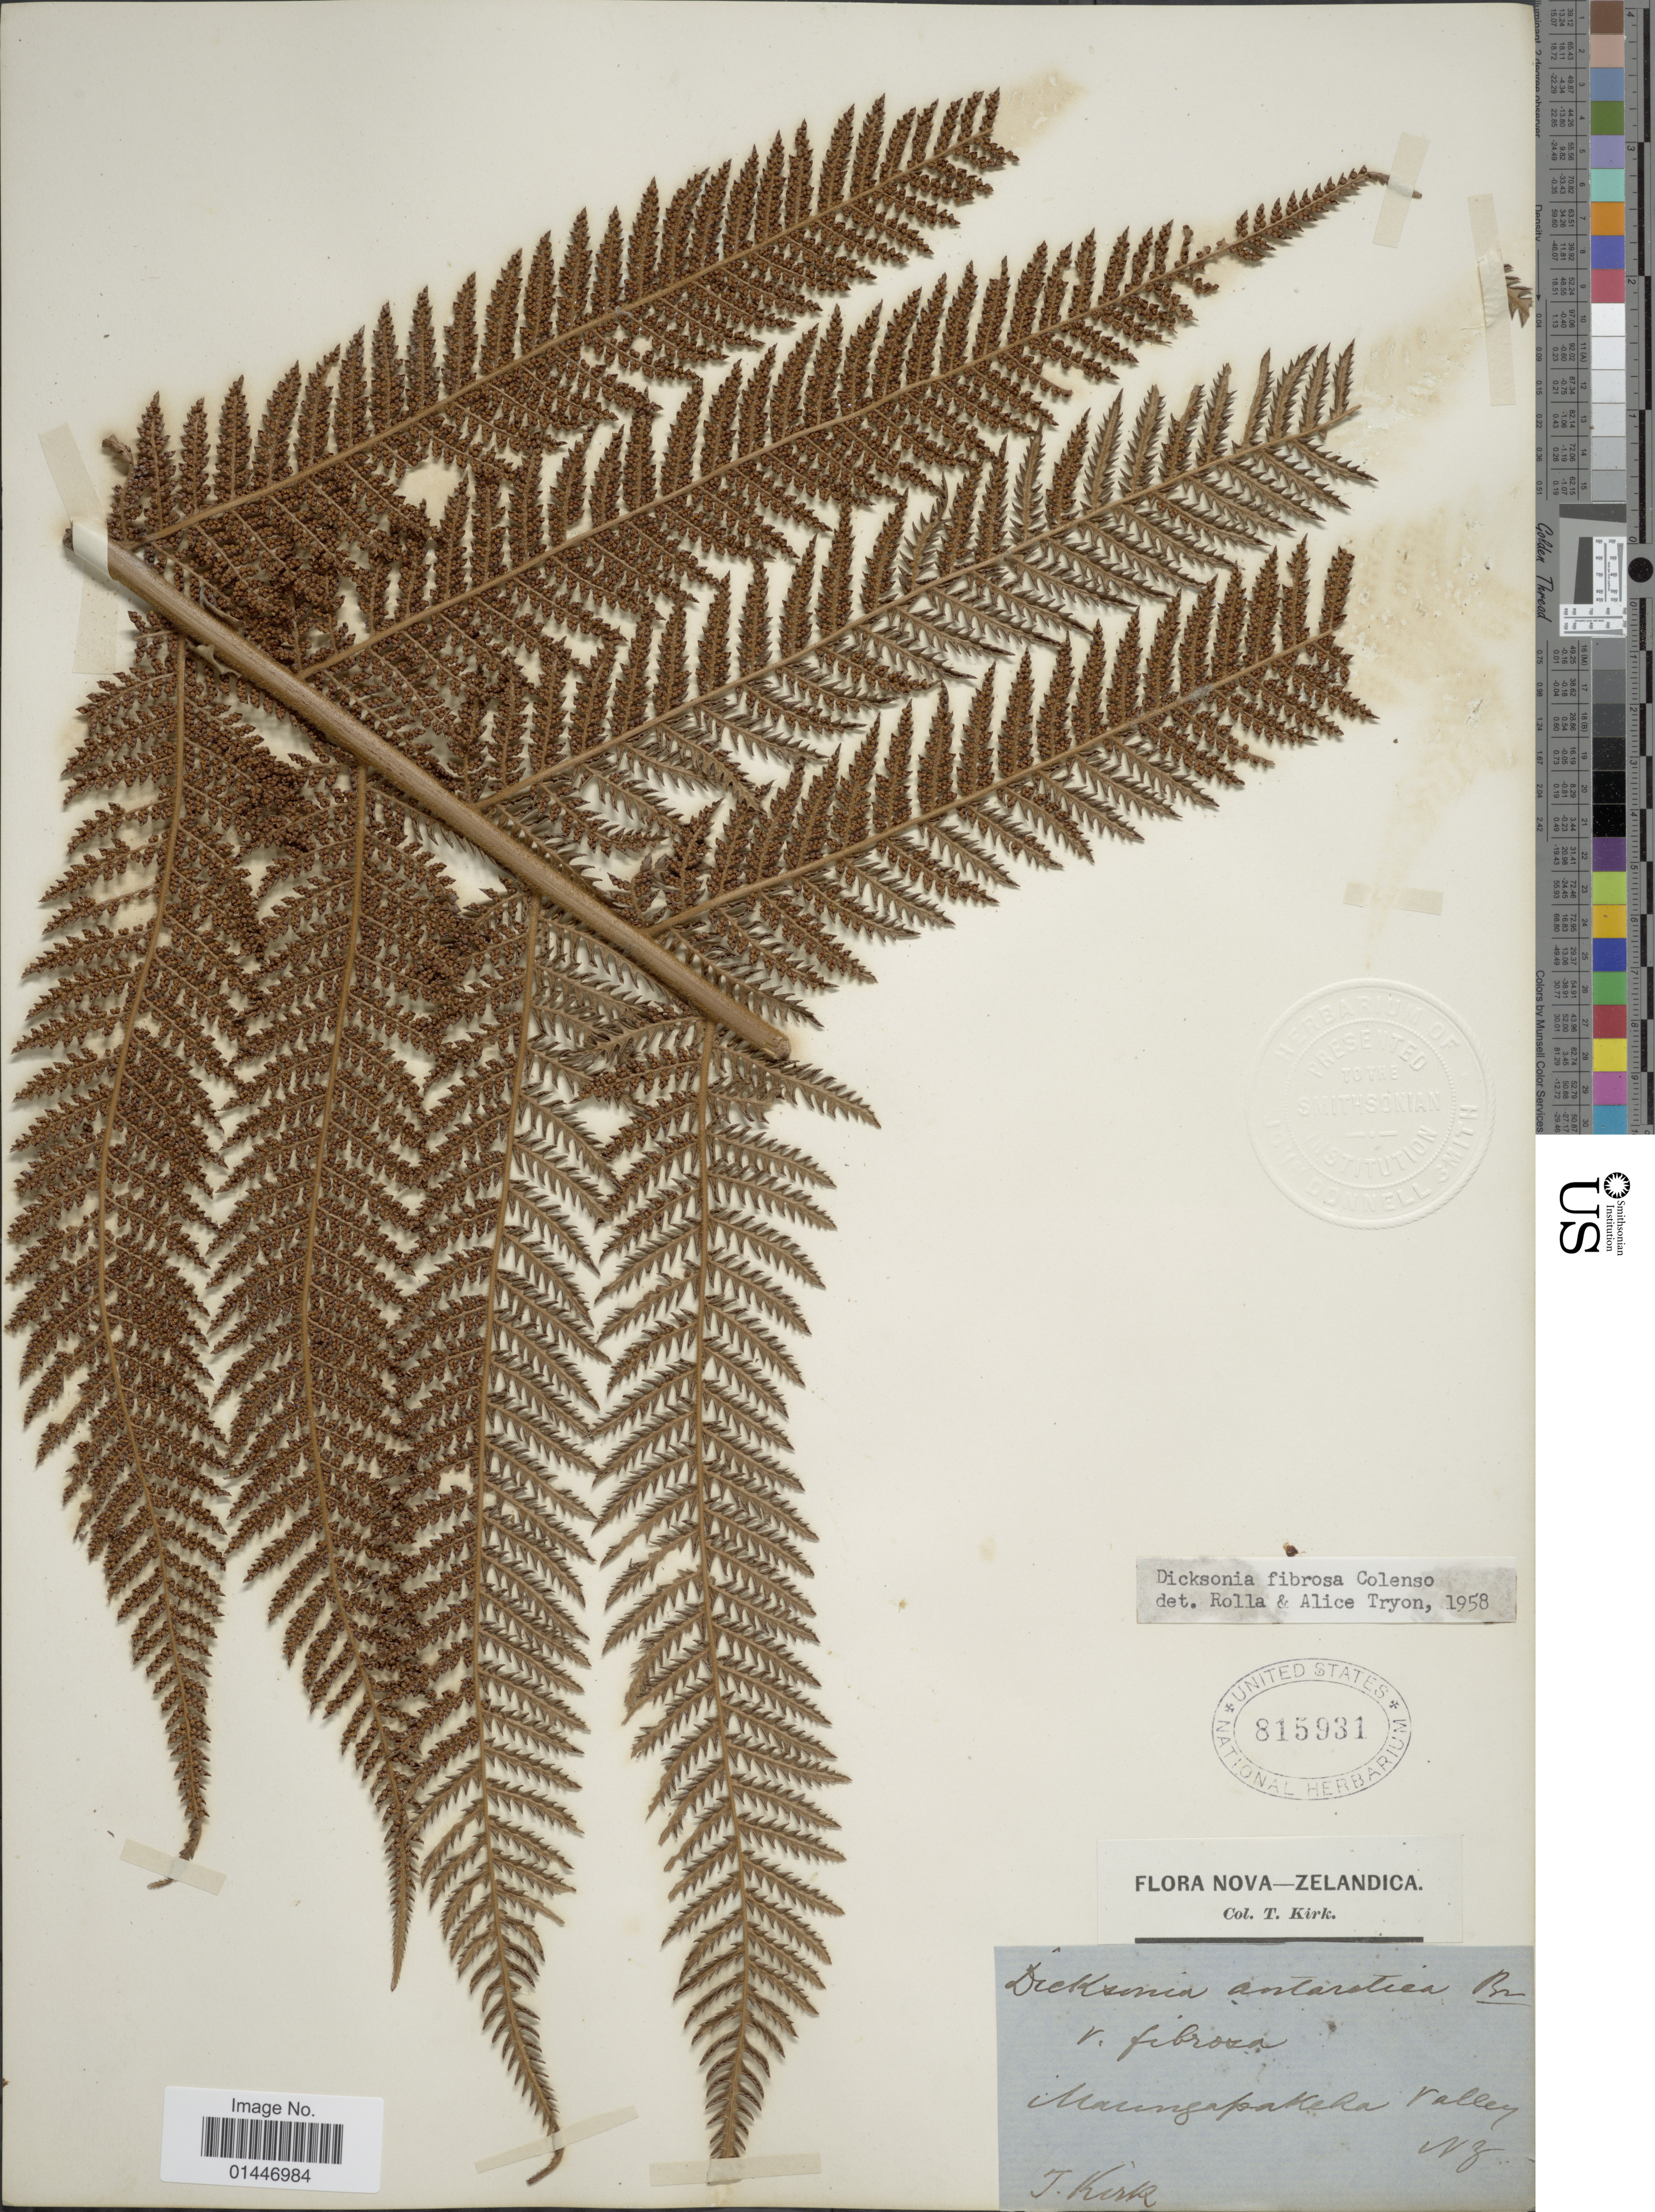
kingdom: Plantae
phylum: Tracheophyta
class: Polypodiopsida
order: Cyatheales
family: Dicksoniaceae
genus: Dicksonia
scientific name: Dicksonia fibrosa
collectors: T. Kirk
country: New Zealand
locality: Maungapakeha valley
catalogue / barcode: US 815931